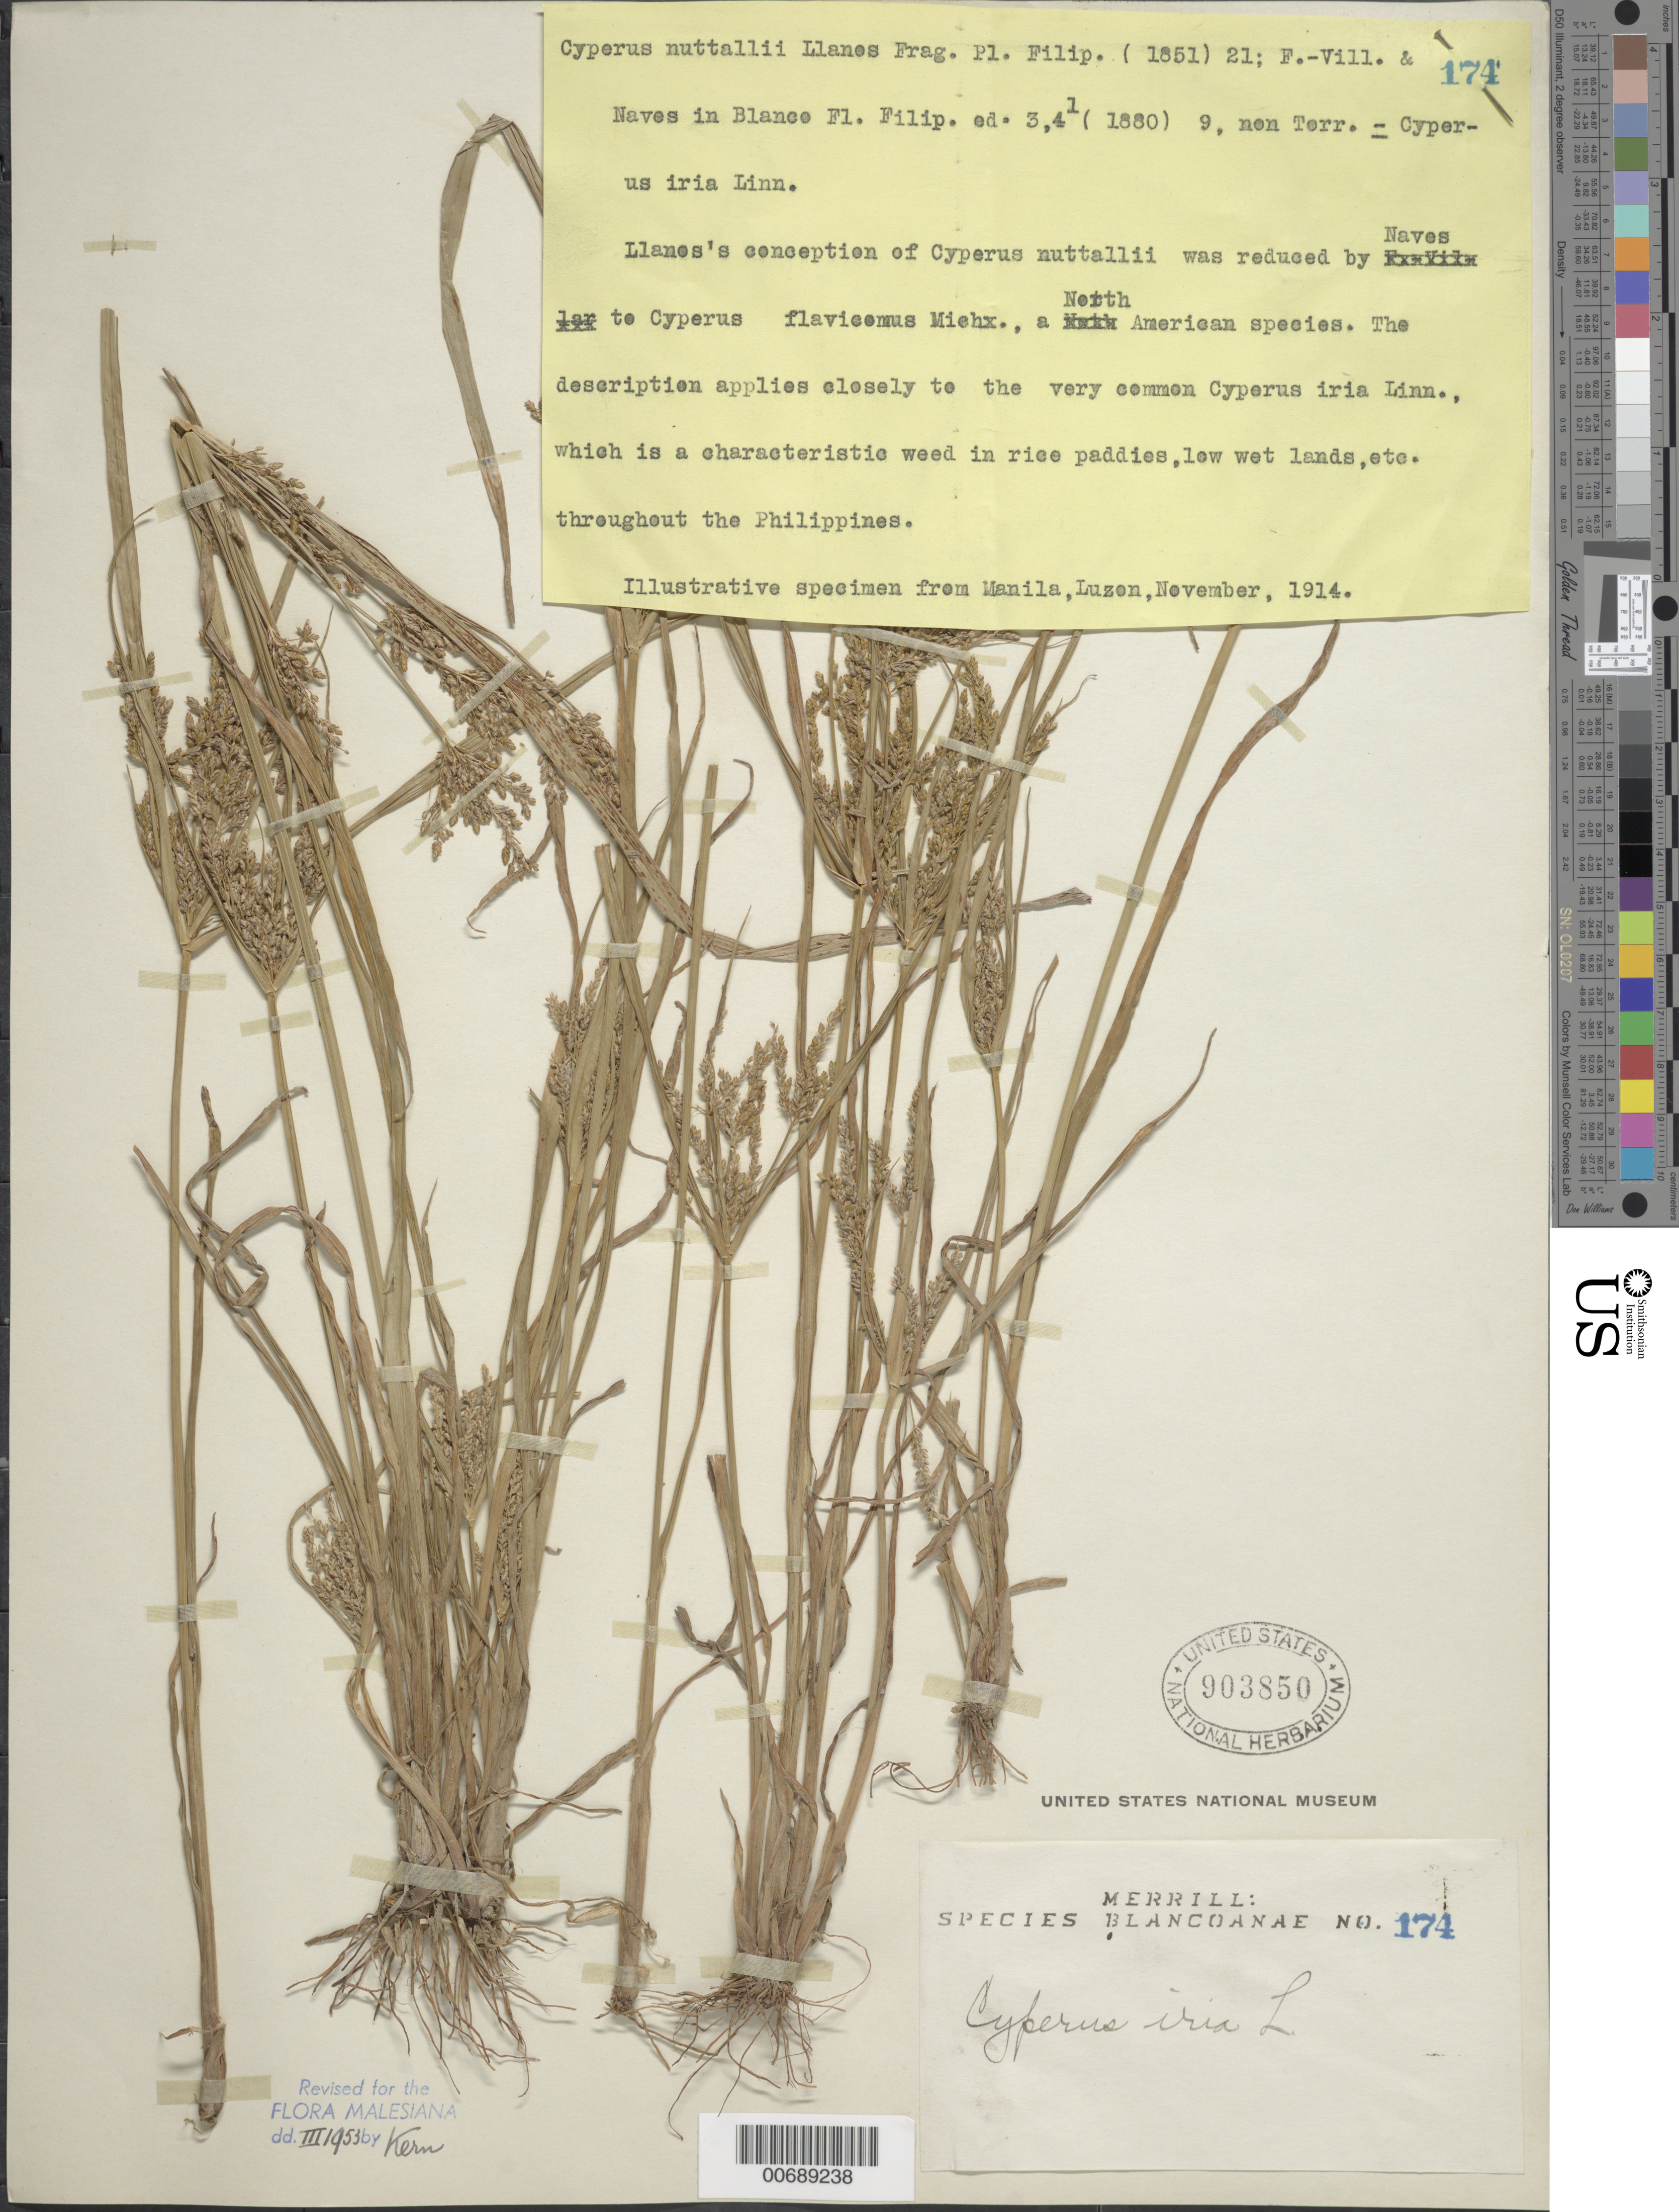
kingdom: Plantae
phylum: Tracheophyta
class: Liliopsida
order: Poales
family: Cyperaceae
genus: Cyperus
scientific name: Cyperus iria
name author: L.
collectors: E. D. Merrill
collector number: Sp. Blancoan. 0174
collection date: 1914-11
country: Philippines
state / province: National Capital Region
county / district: Manila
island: Luzon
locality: Manila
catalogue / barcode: US 903850